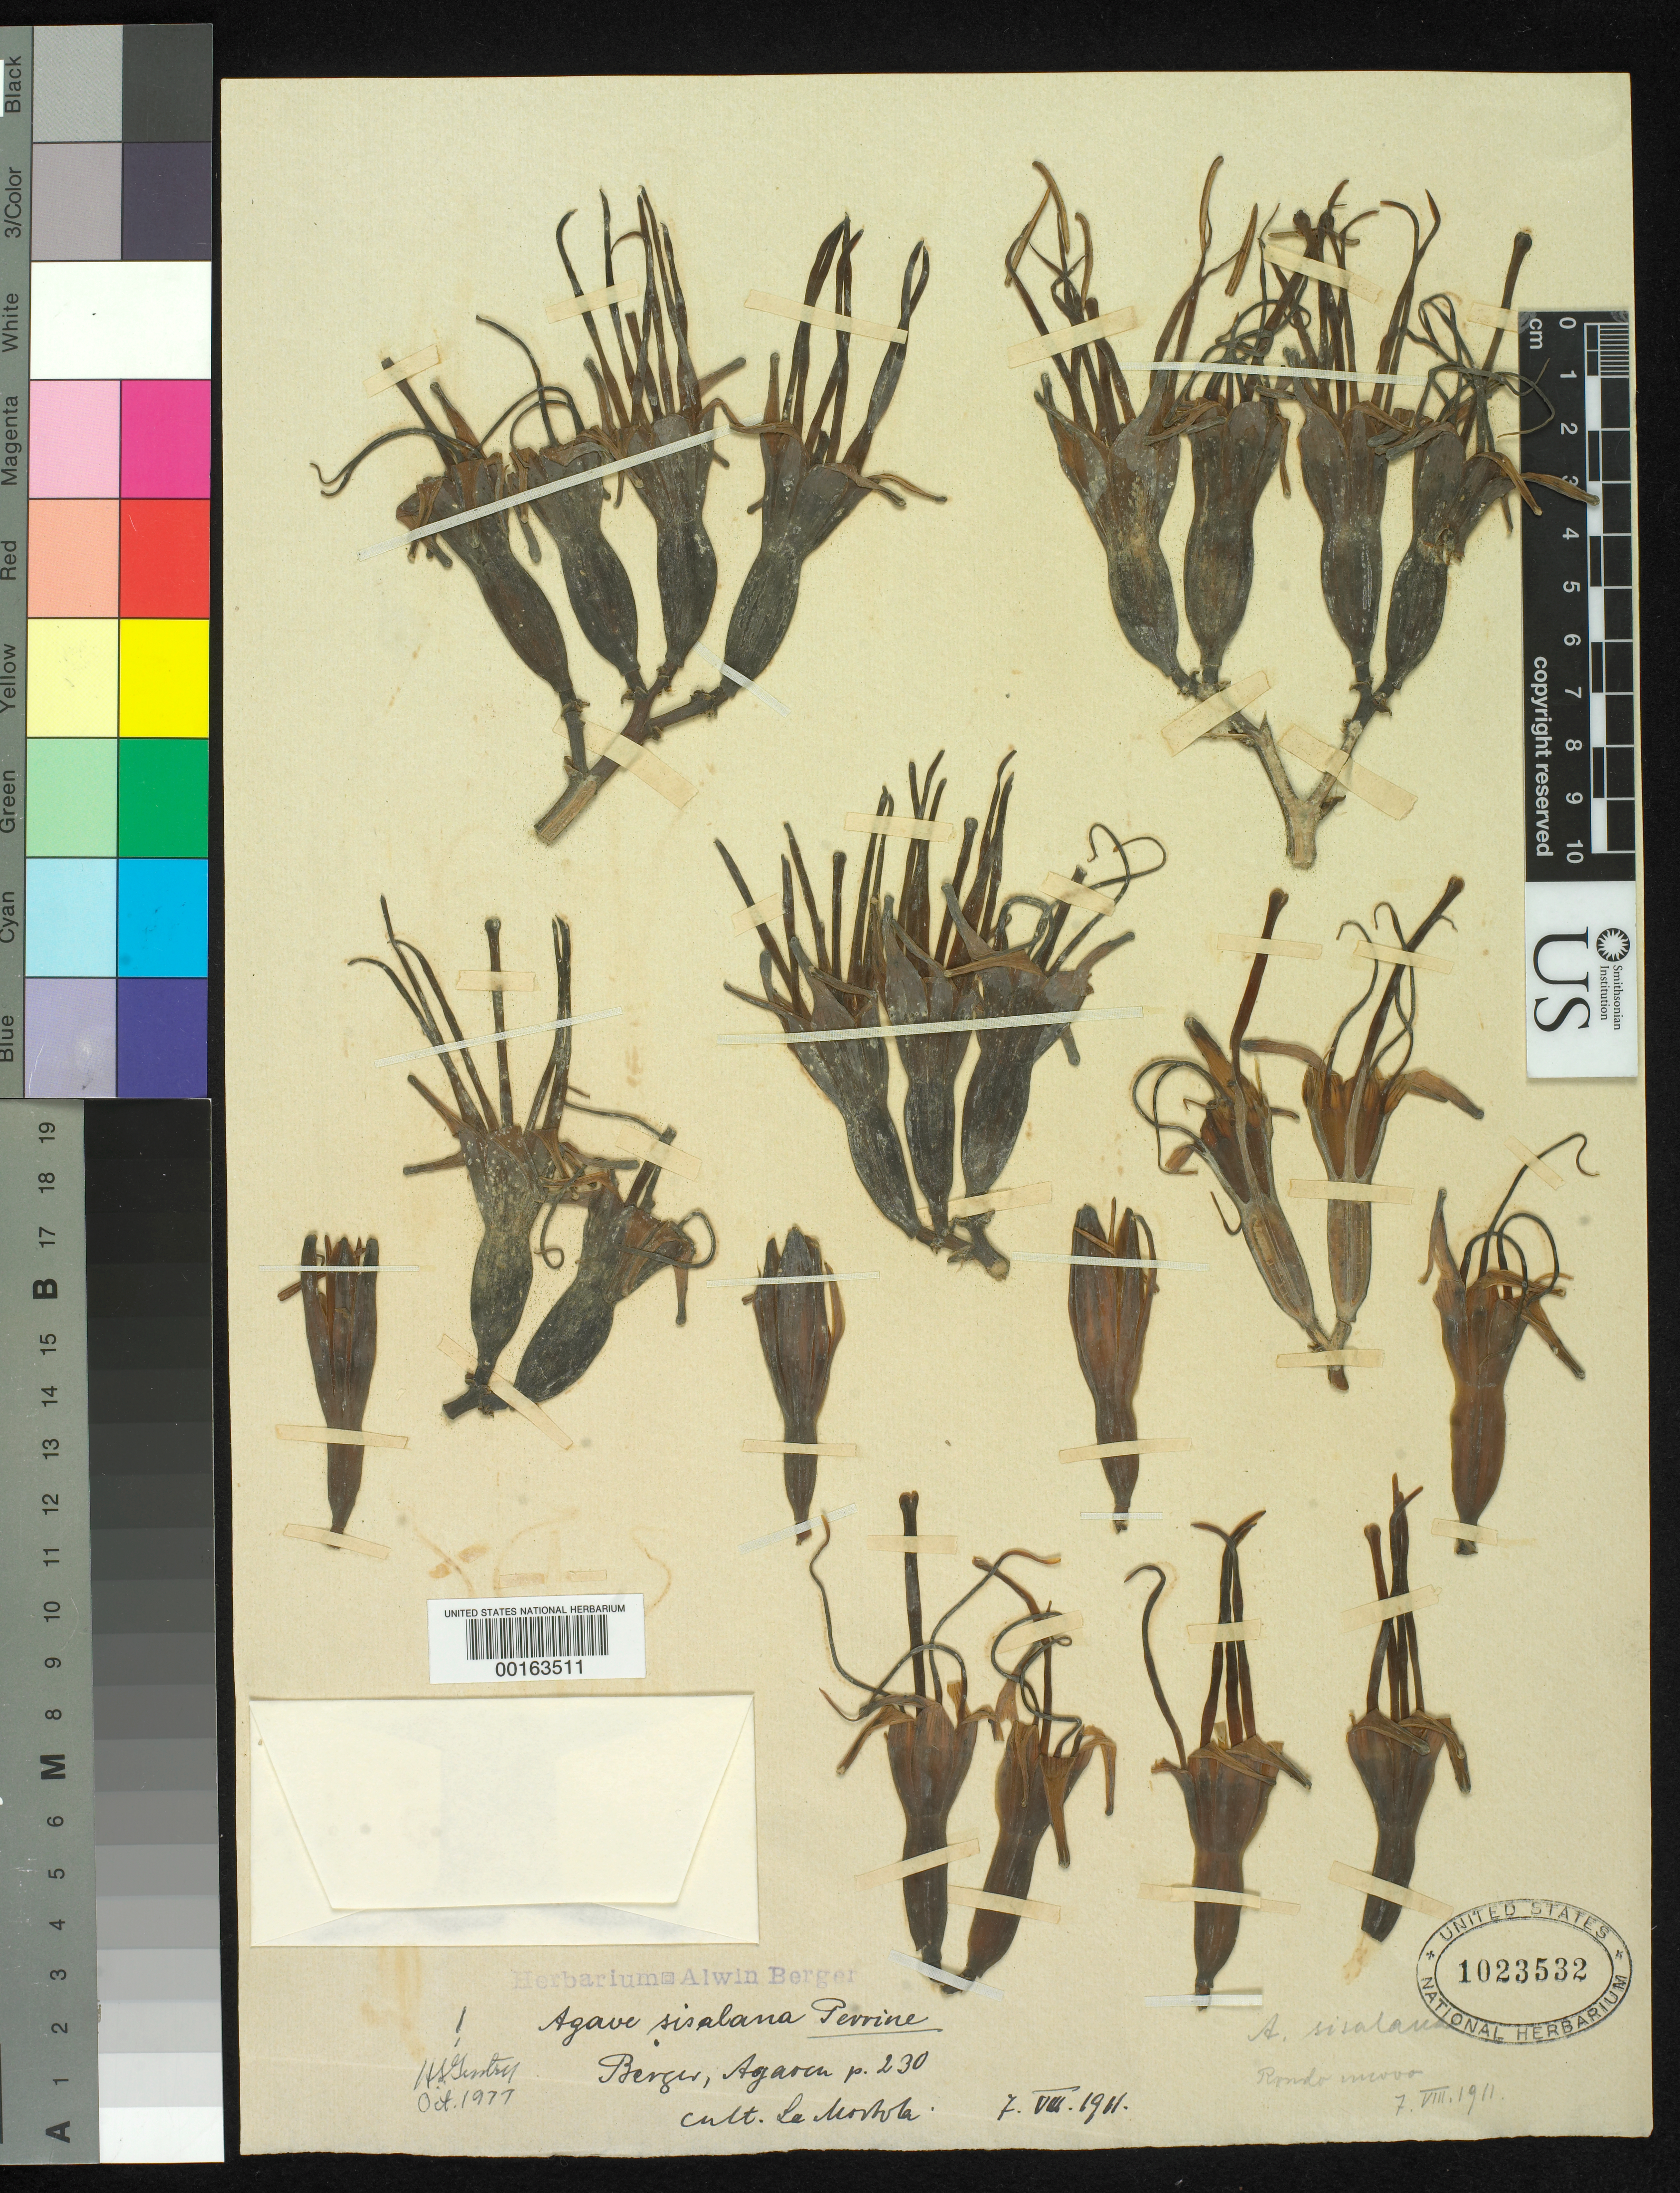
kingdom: Plantae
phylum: Tracheophyta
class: Liliopsida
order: Asparagales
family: Asparagaceae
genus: Agave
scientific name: Agave sisalana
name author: Perrine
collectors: ex herb. A. Berger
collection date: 1909-06-02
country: Mexico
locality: Cultivated at La Mortola, Italy.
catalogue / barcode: US 1023532